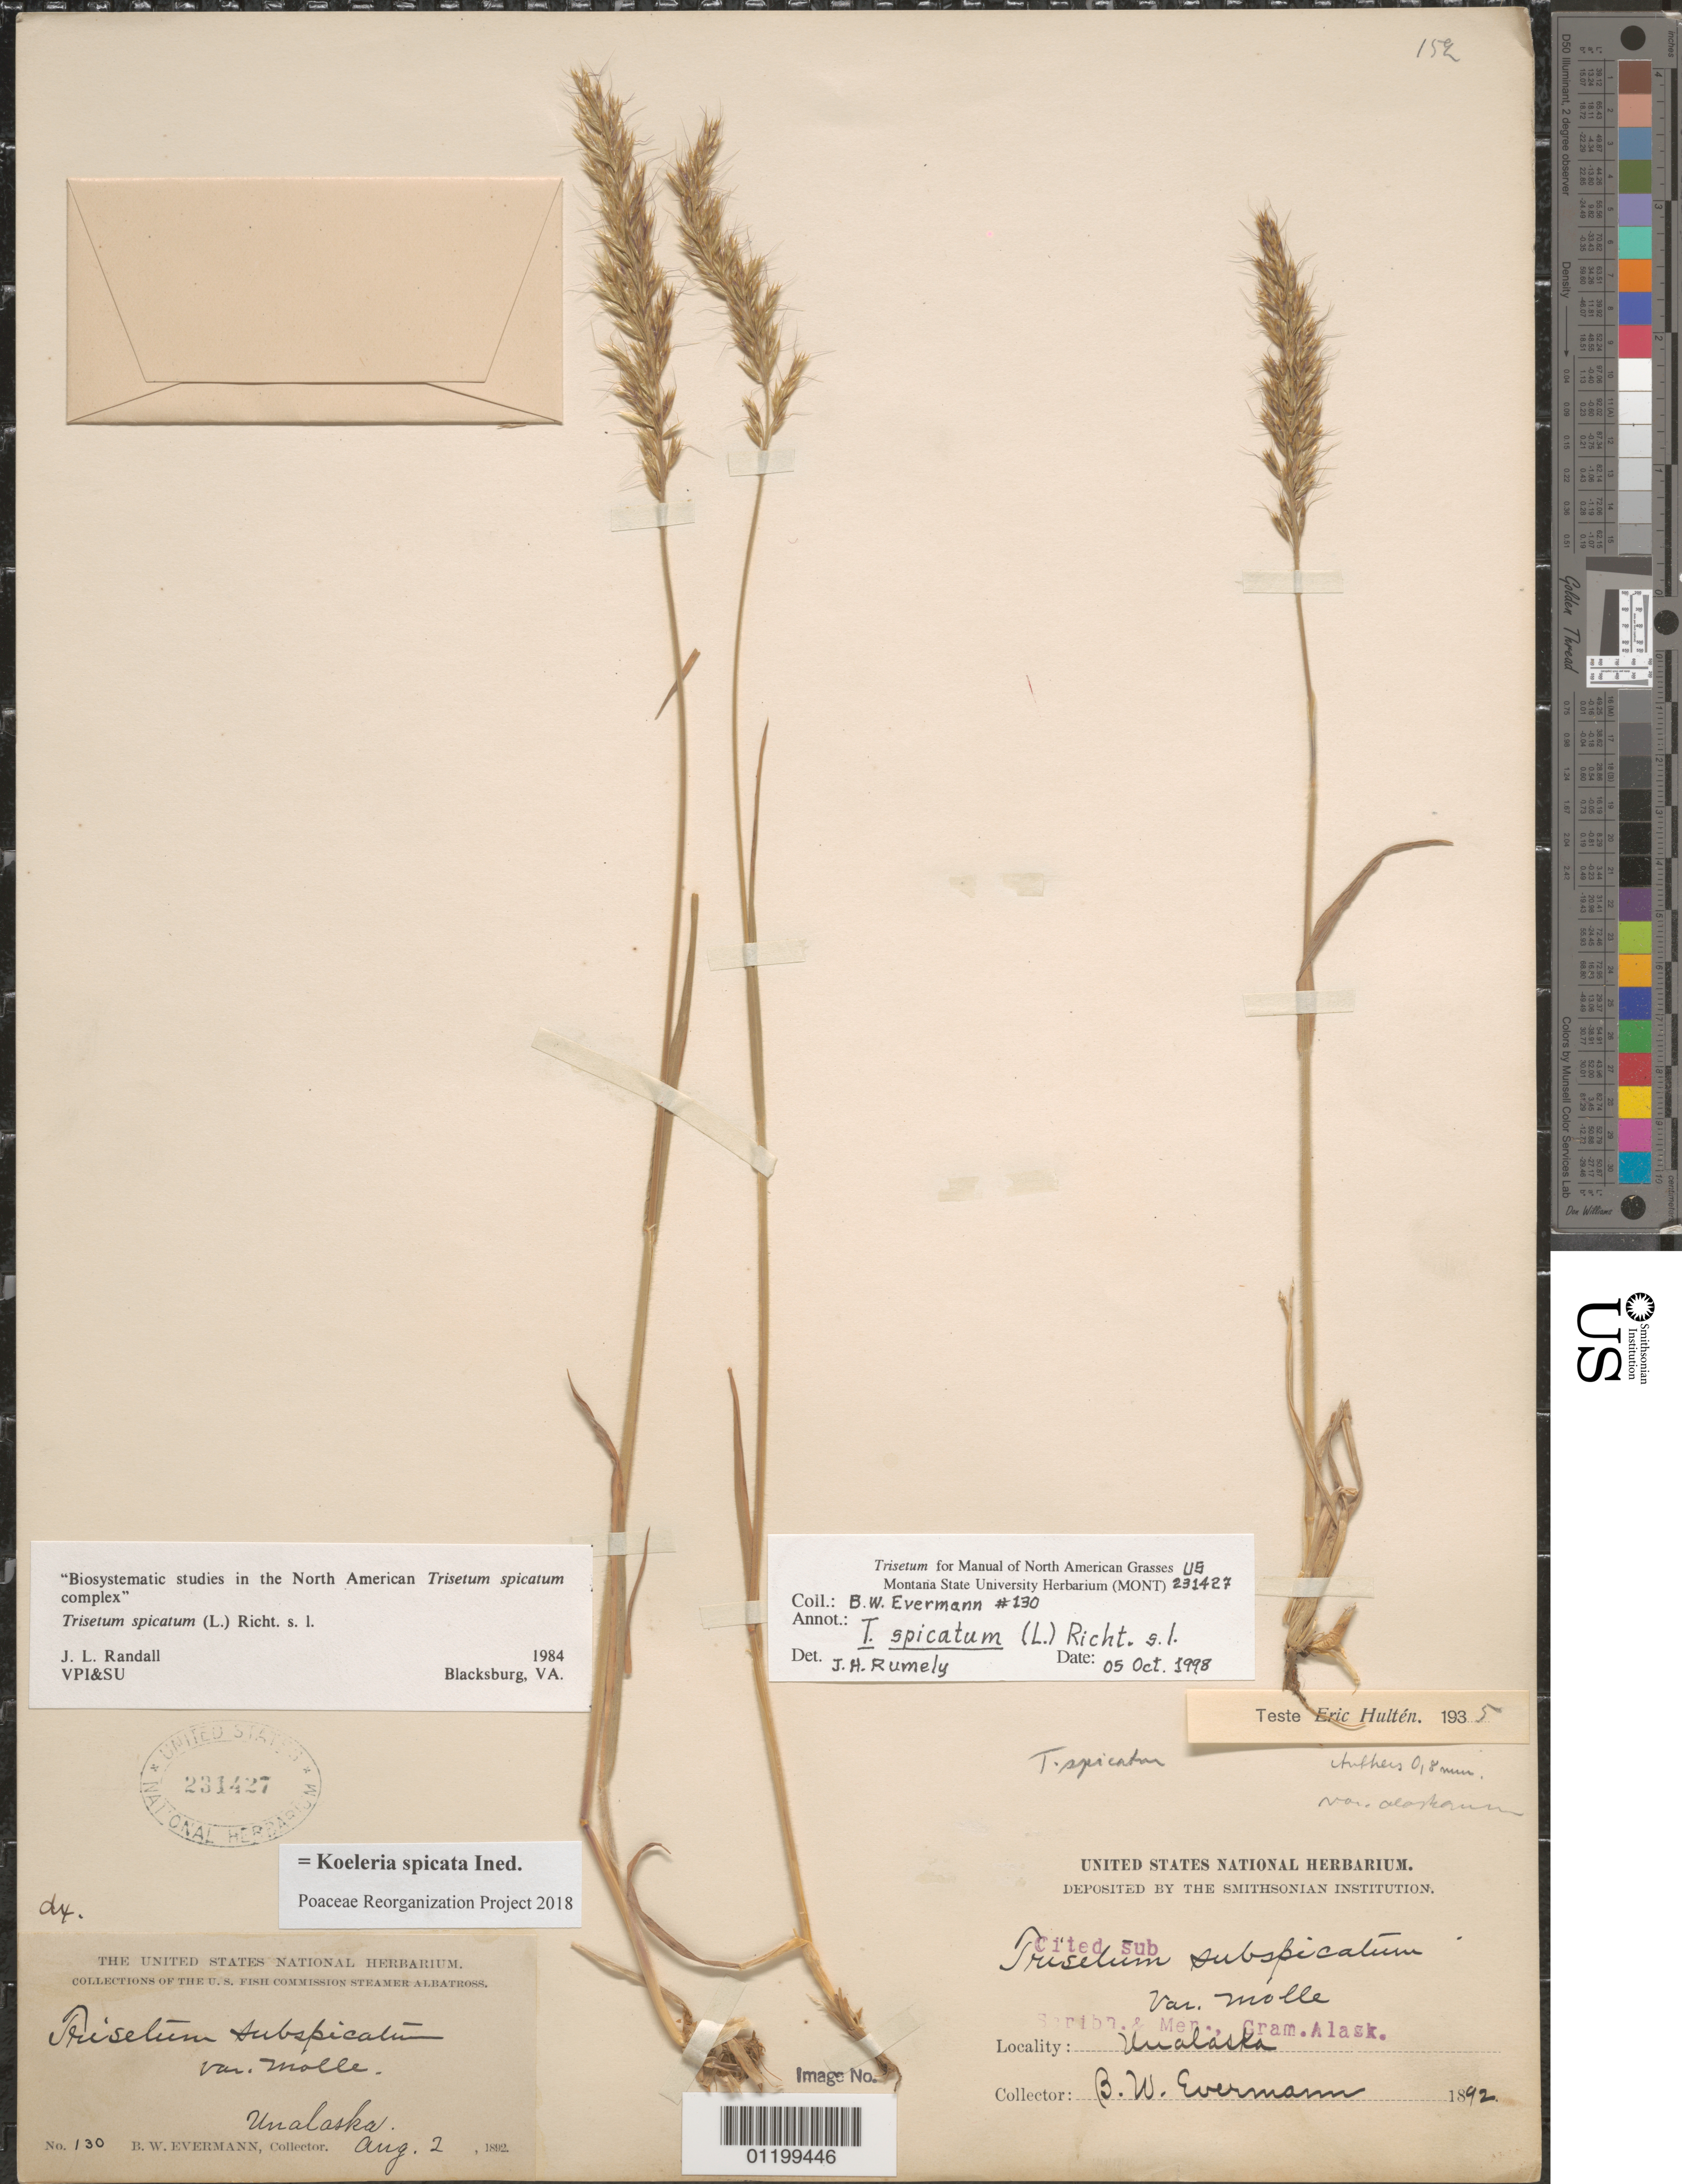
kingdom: Plantae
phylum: Tracheophyta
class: Liliopsida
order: Poales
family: Poaceae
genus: Koeleria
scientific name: Koeleria spicata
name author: (L.) Barberá et al.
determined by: Poaceae Reorganization Project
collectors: B. W. Evermann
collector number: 130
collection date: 1892-08-02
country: United States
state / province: Alaska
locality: Unalaska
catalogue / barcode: US 231427